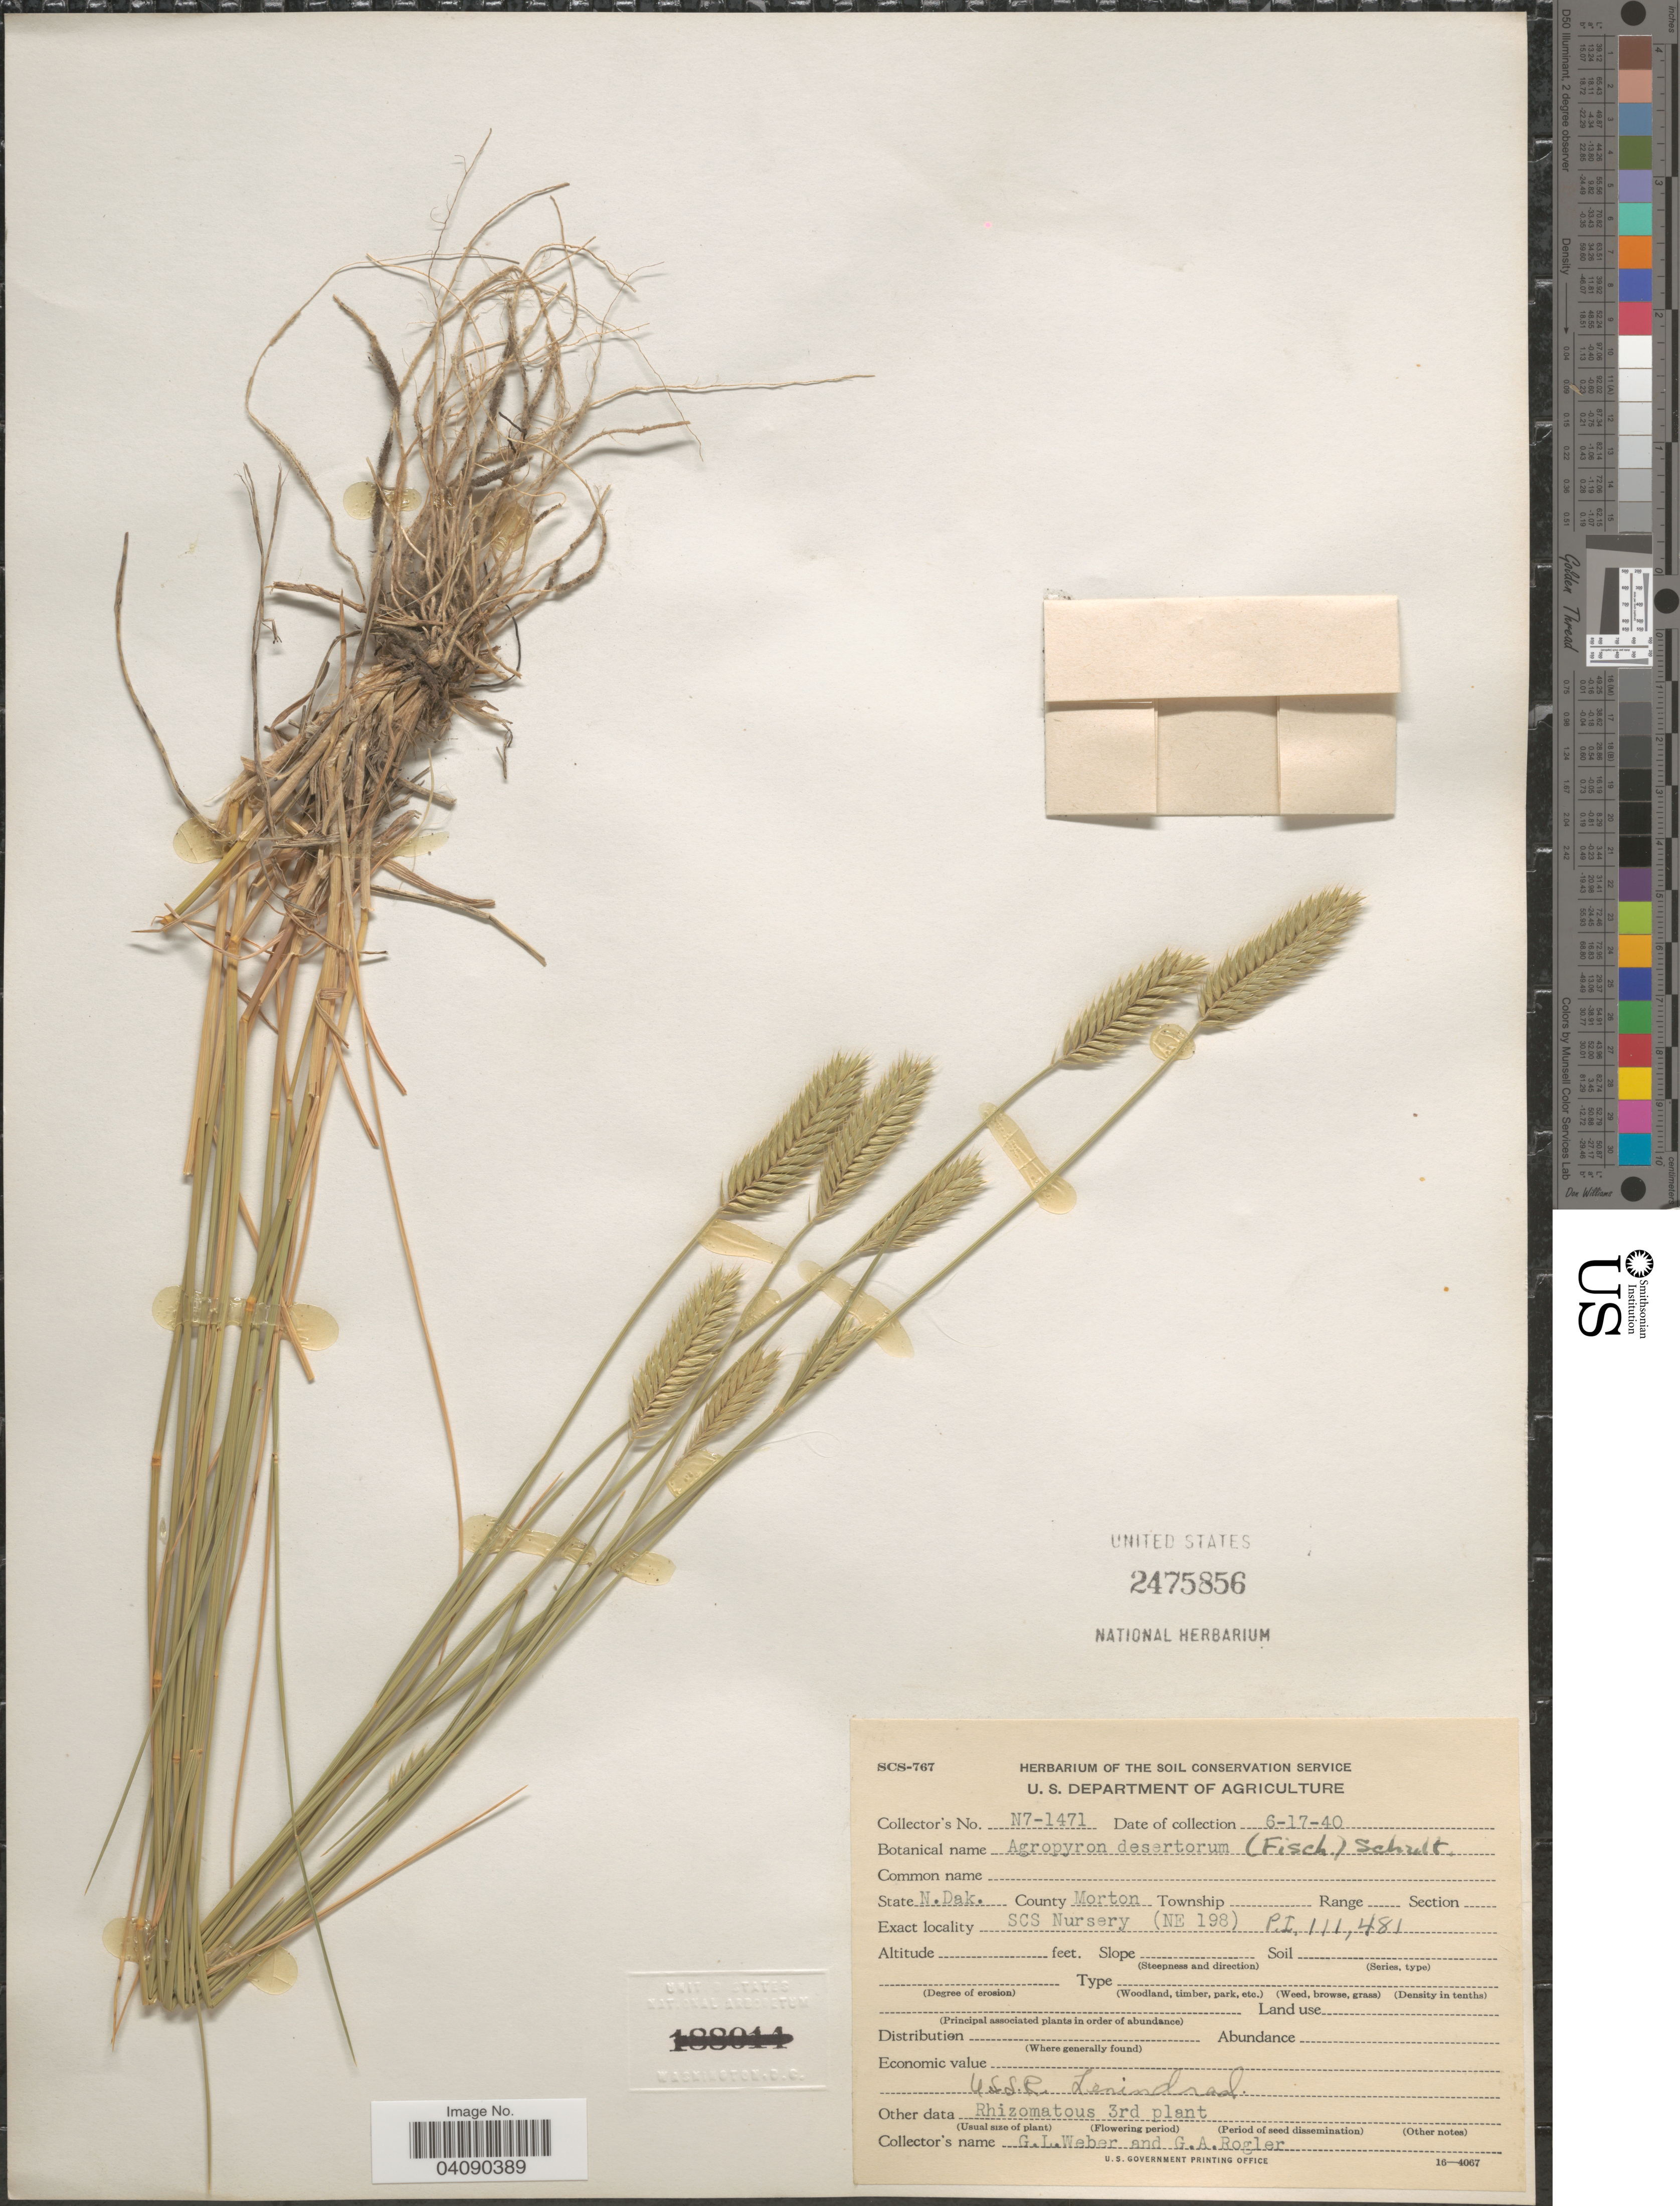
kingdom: Plantae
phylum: Tracheophyta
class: Liliopsida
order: Poales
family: Poaceae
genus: Agropyron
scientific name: Agropyron desertorum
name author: (Fisch. ex Link) Schult.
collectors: G. Weber & G. Rogler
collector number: N7-1471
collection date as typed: Transcribed d/m/y: 17/6/40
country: United States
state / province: North Dakota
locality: County Morton. SCS Nursery (NE 198) P.I. 111,481.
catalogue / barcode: US 2475856